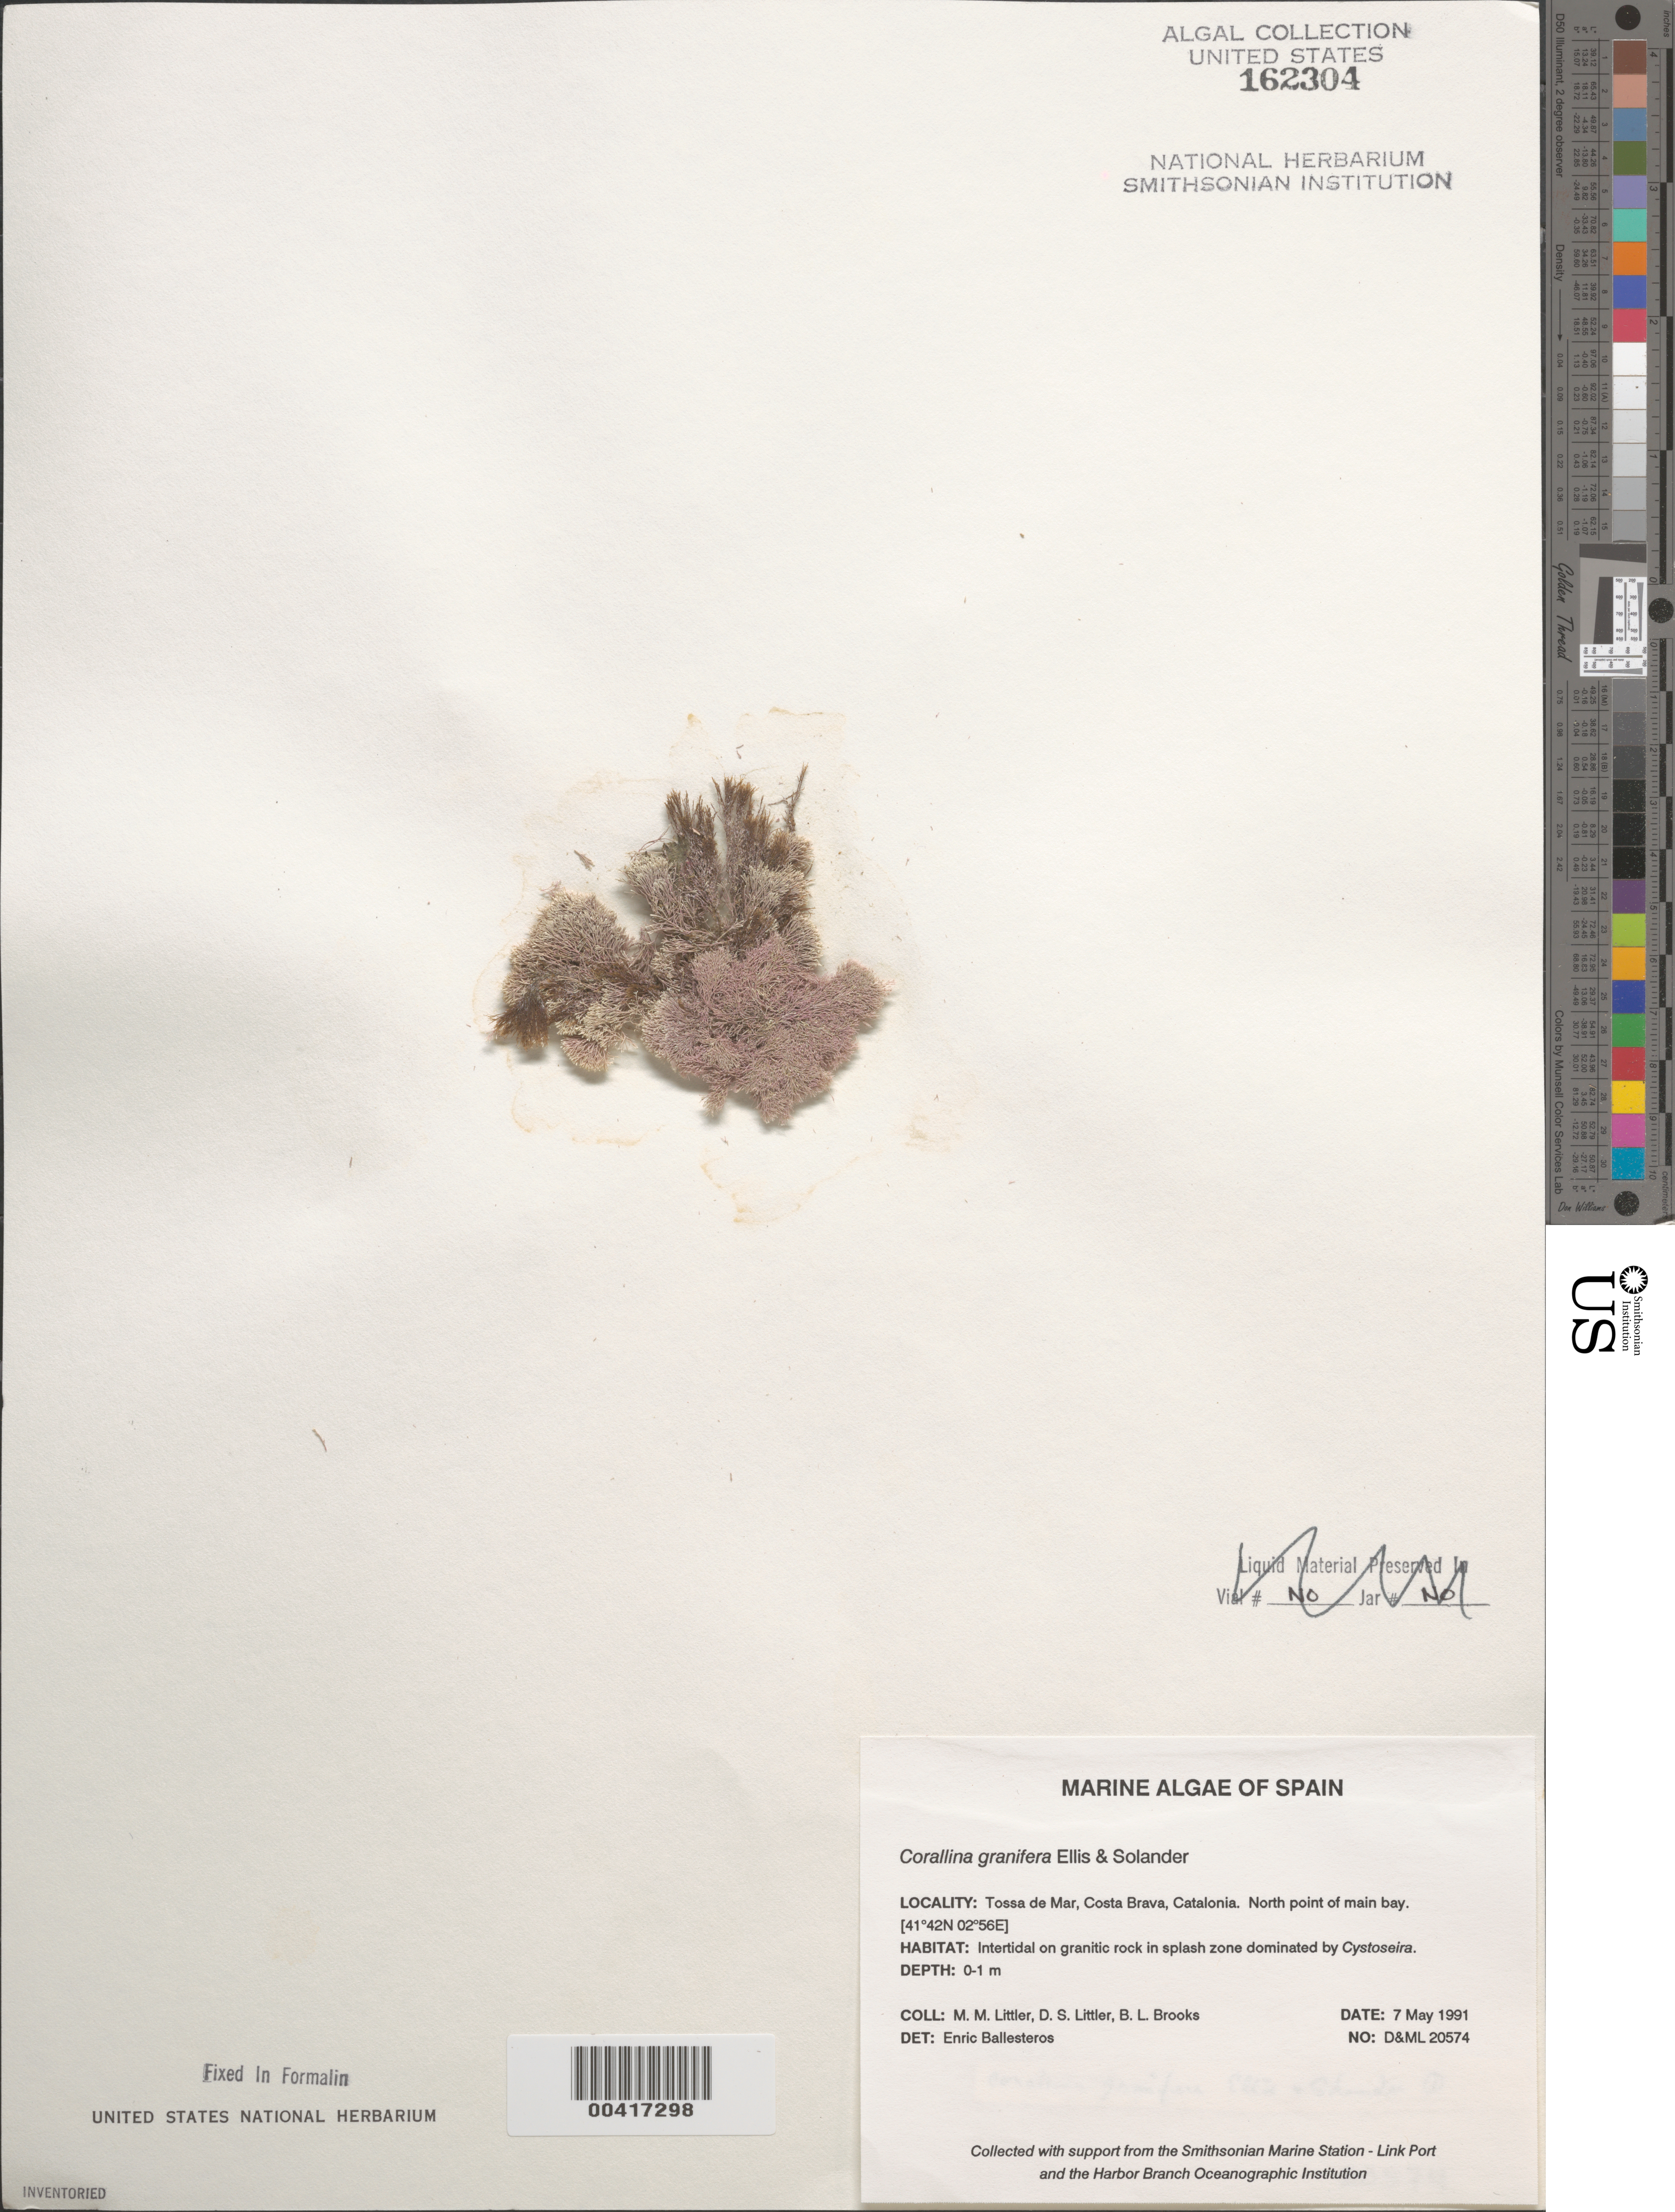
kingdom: Plantae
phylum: Rhodophyta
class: Florideophyceae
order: Corallinales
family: Corallinaceae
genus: Jania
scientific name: Jania virgata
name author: (Zanardini) Mont.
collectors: M. M. Littler, D. S. Littler & B. Brooks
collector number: D&ML 20574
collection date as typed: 07 May 1991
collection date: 1991-05-07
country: Spain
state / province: Catalunya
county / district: Girona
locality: Tossa de mar, costa brava, catalonia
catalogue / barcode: US 162304